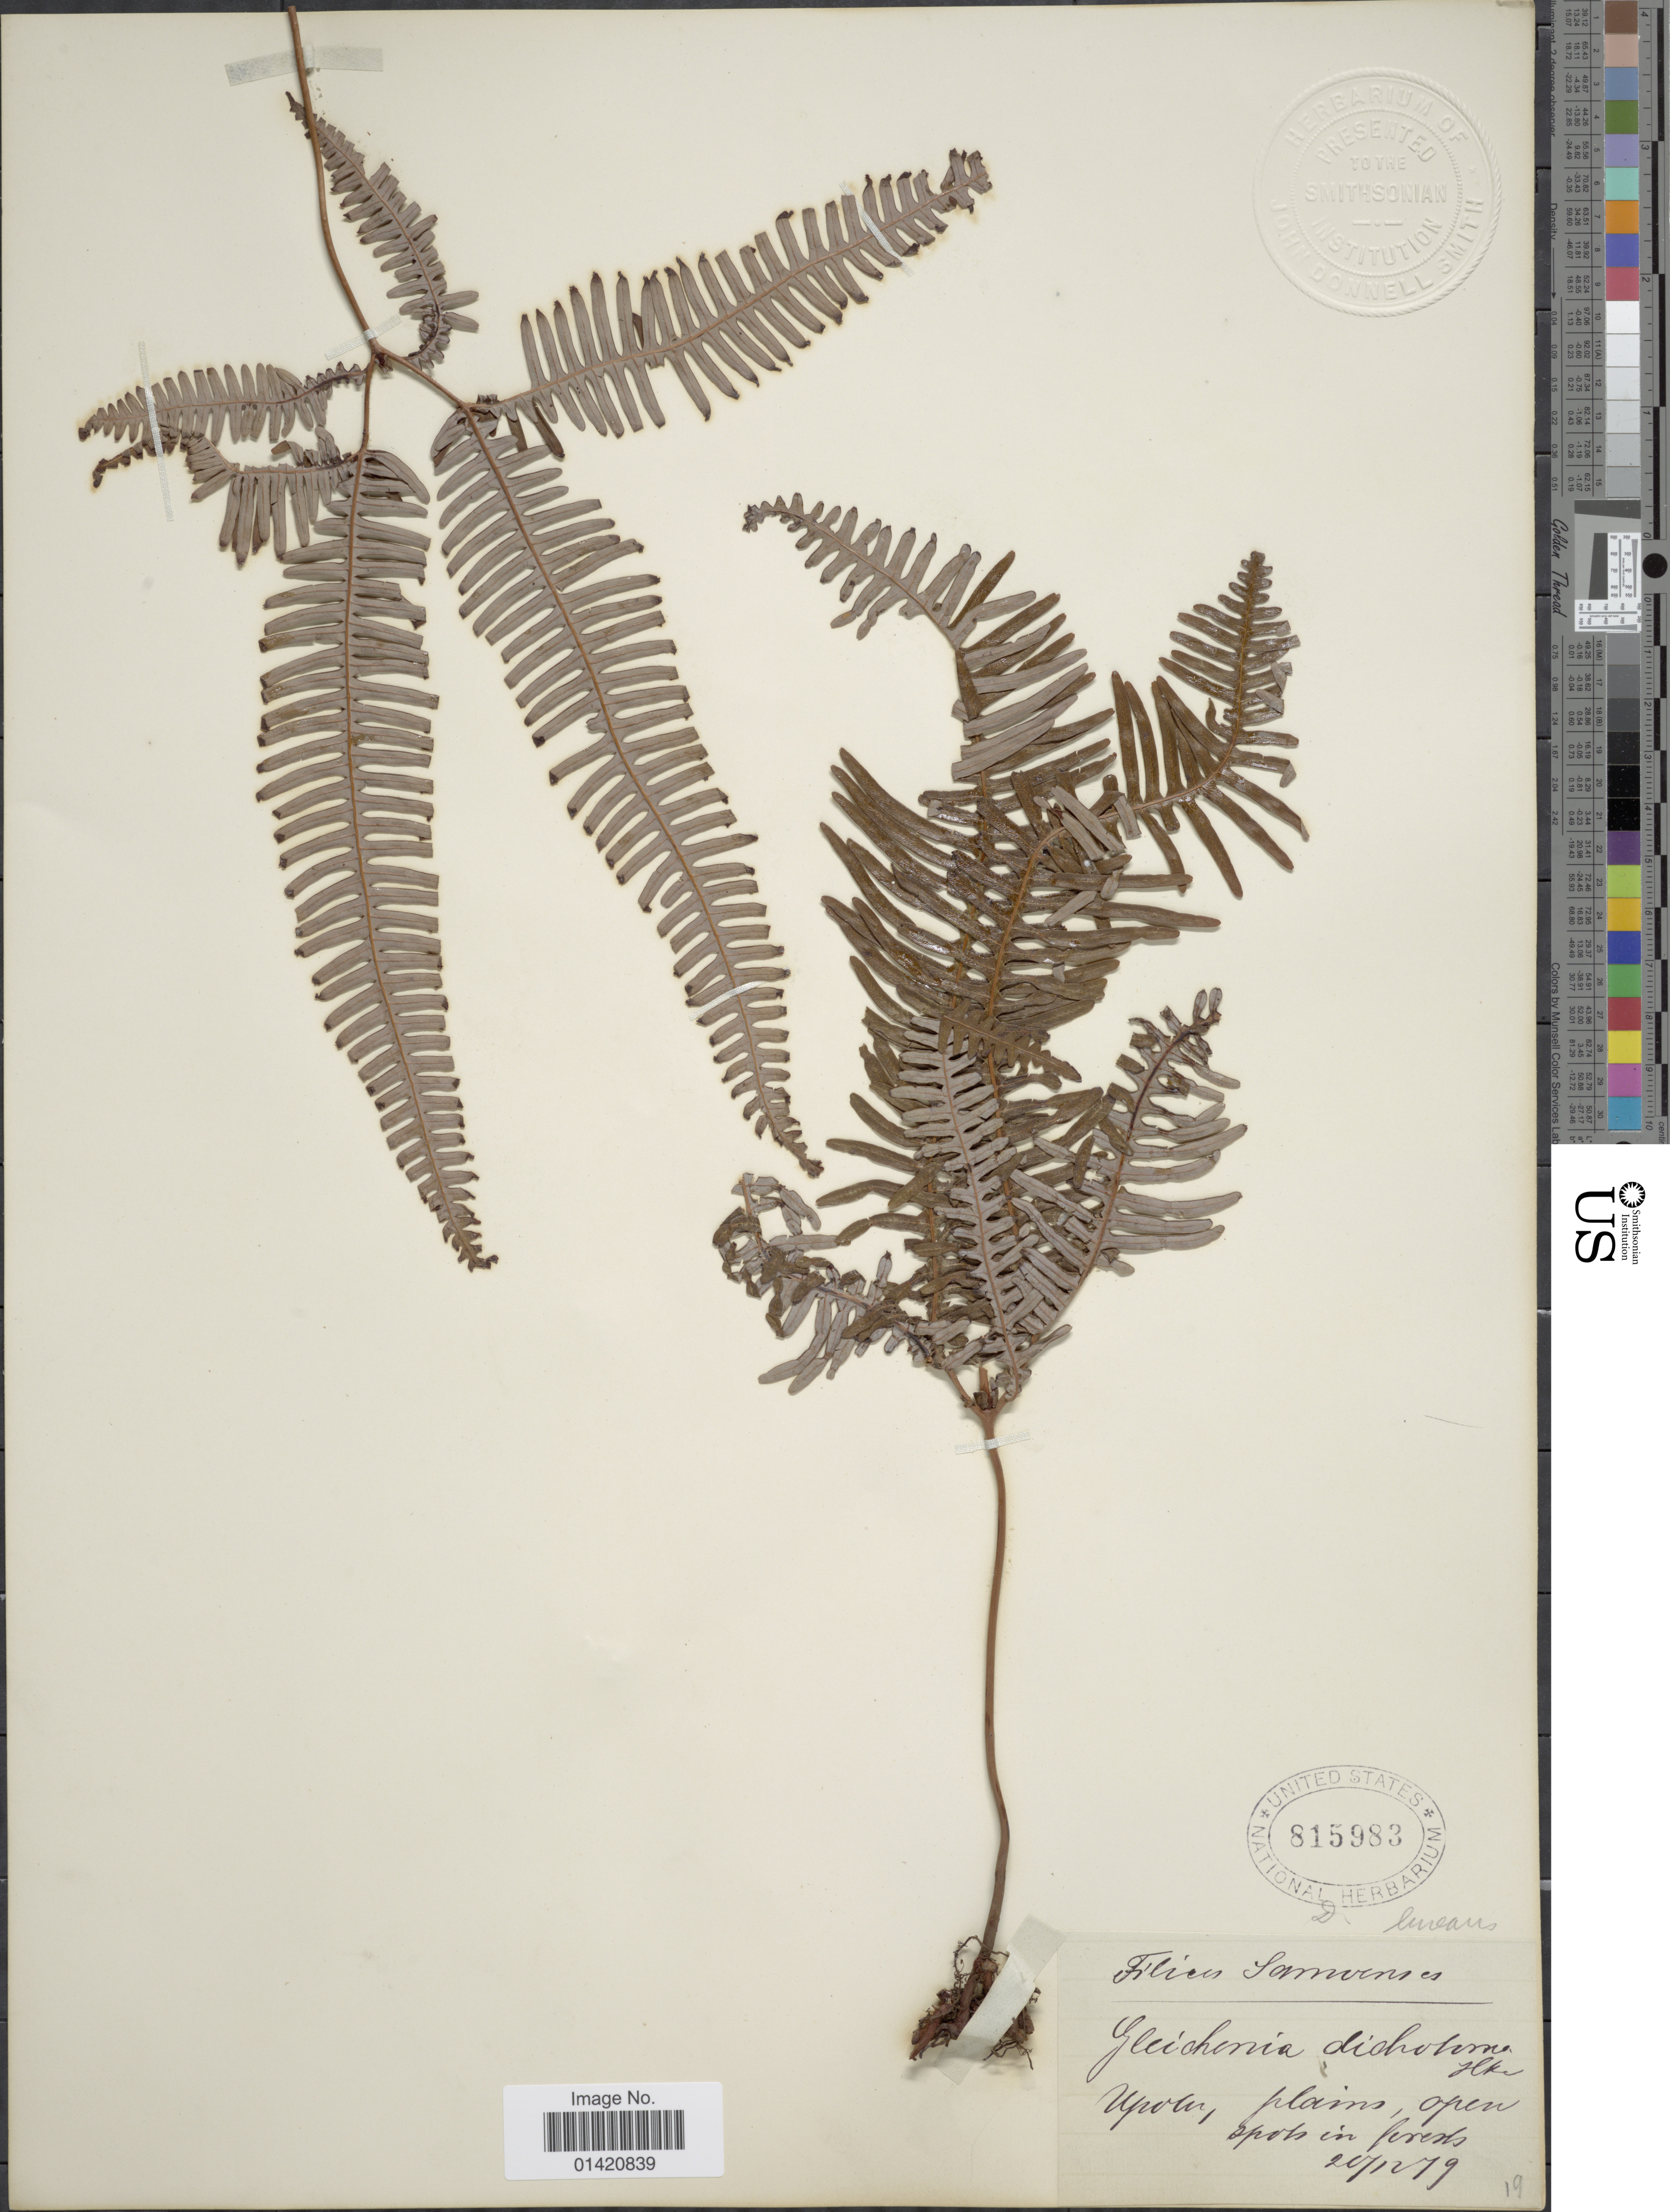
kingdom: Plantae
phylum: Tracheophyta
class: Polypodiopsida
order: Gleicheniales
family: Gleicheniaceae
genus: Dicranopteris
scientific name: Dicranopteris linearis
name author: (Burm. f.) Underw.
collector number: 19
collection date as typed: Transcribed d/m/y: 21/12/79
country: Samoa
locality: Samoensis, Upolu, plains, open spots in forests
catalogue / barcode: US 815983